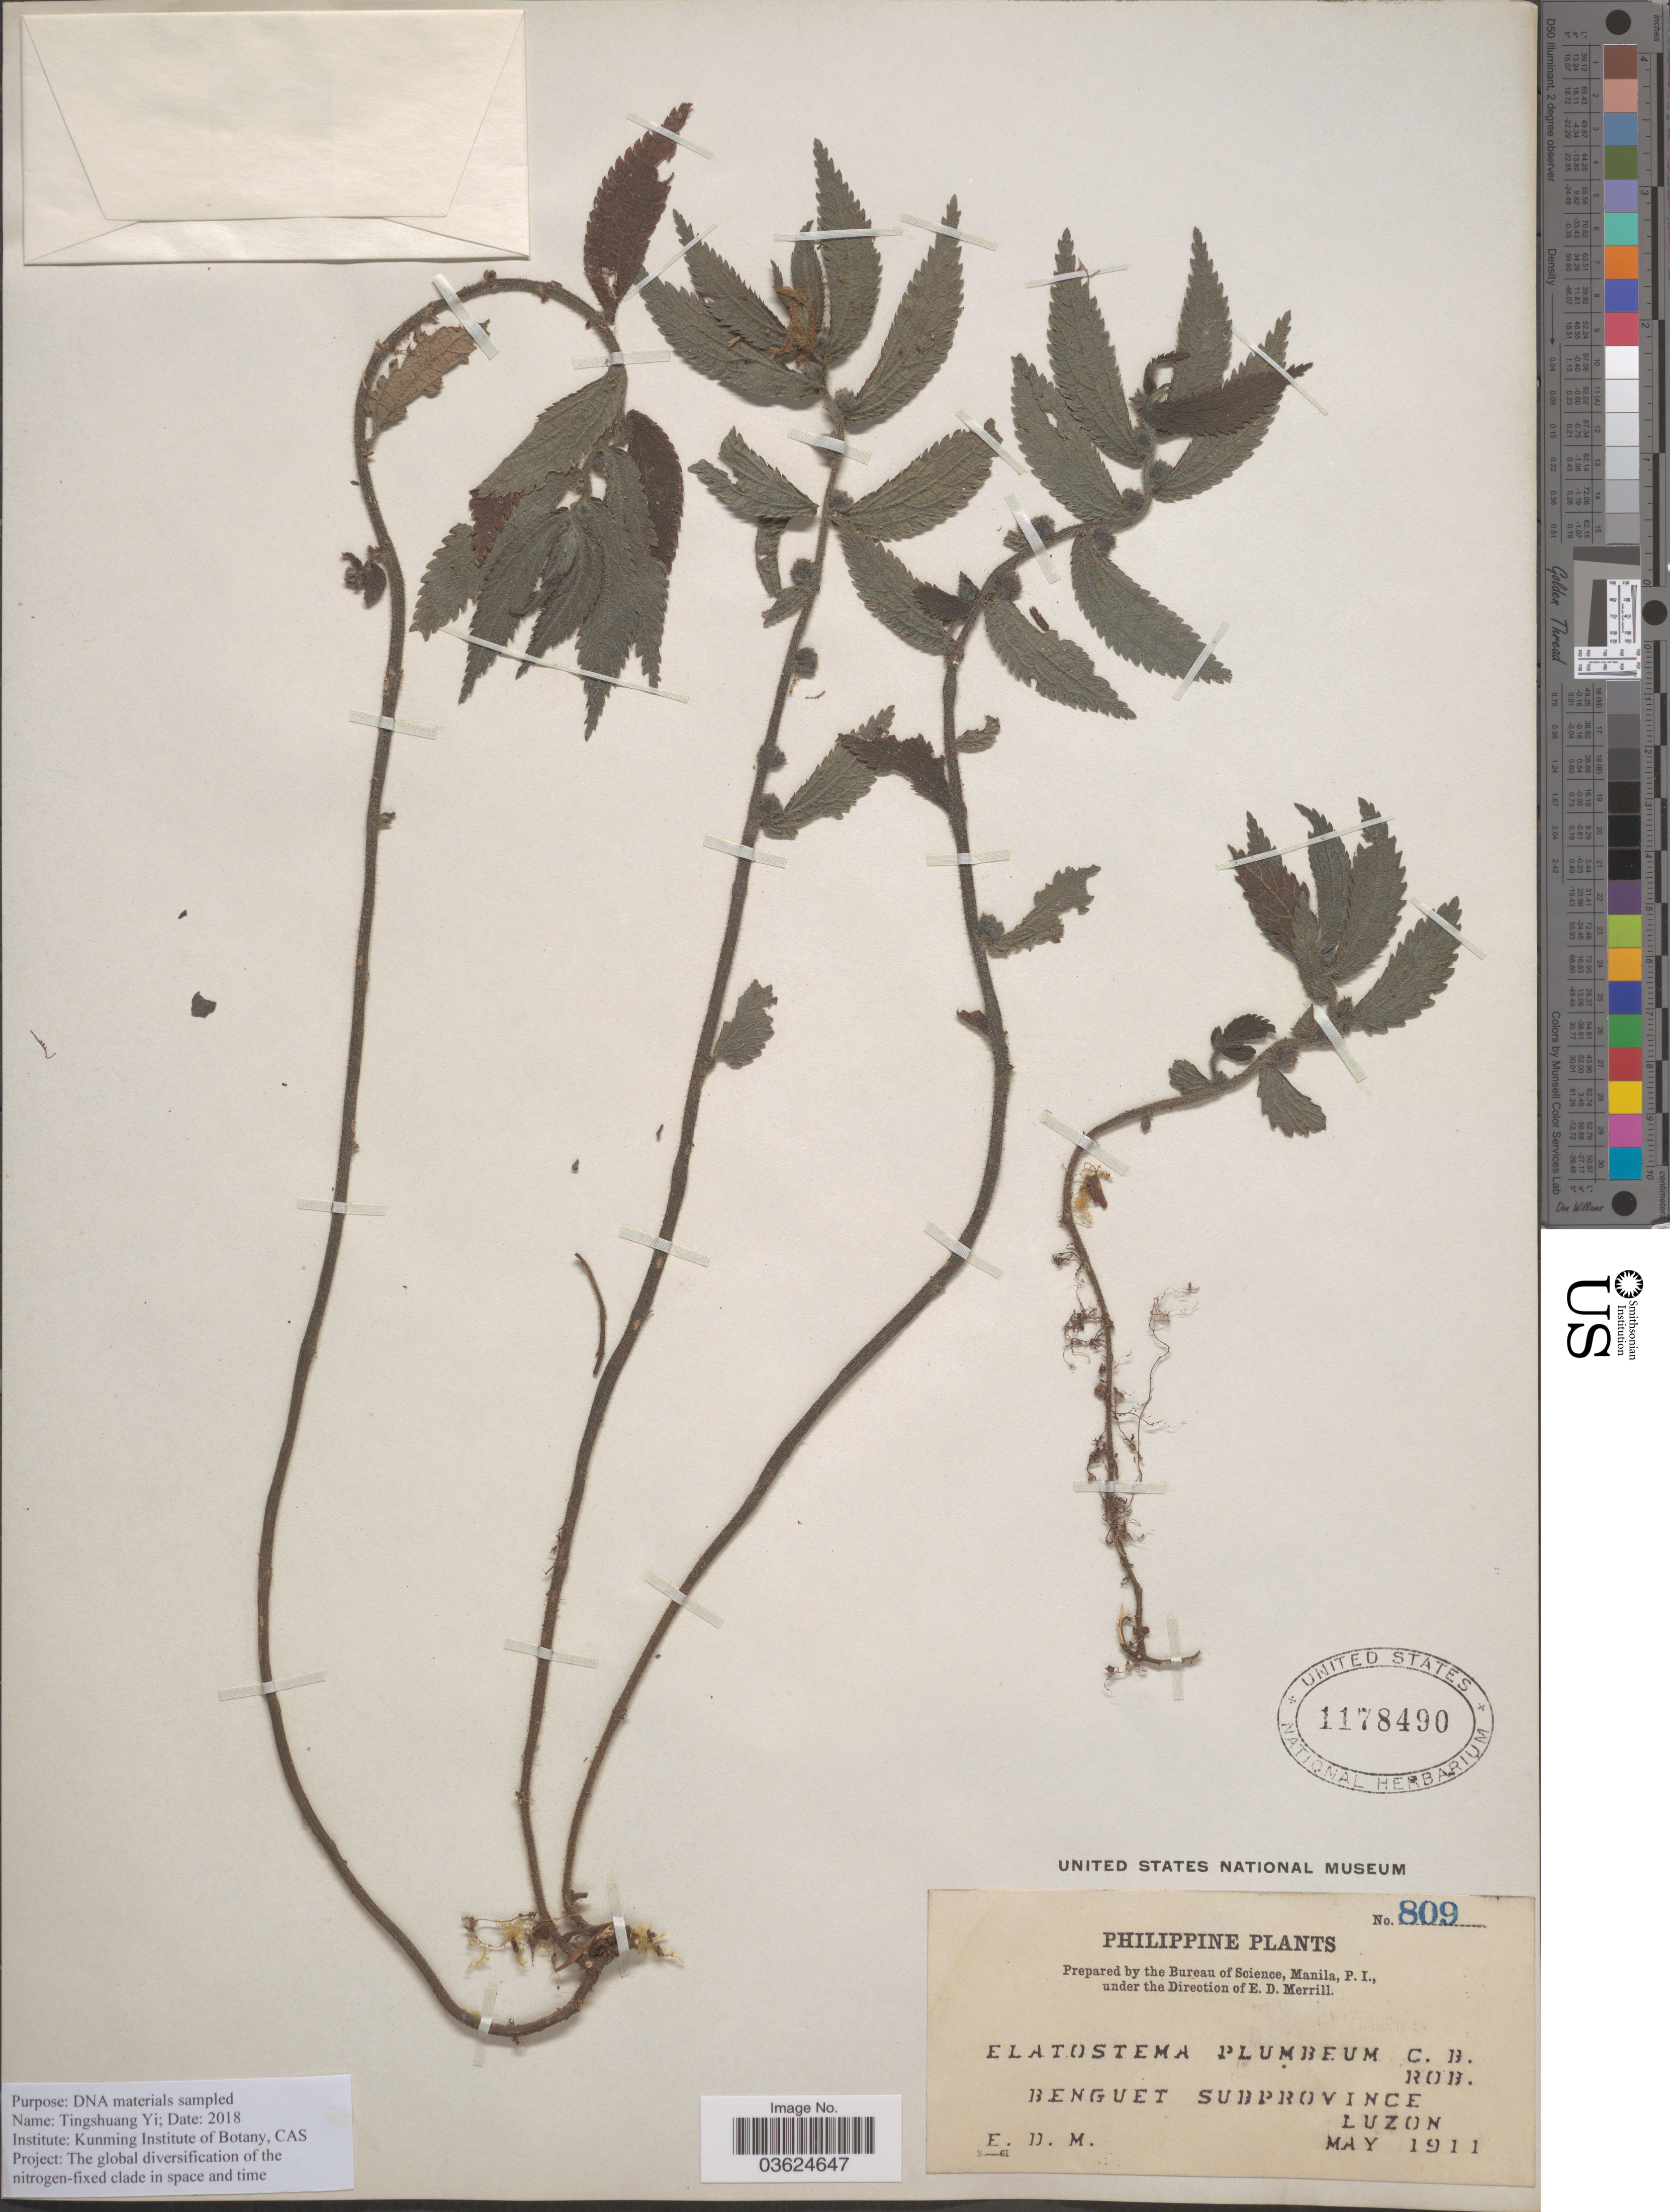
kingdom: Plantae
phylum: Tracheophyta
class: Magnoliopsida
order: Rosales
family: Urticaceae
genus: Elatostema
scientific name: Elatostema plumbeum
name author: C.B. Rob.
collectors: E. D. Merrill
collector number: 809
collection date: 1911-05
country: Philippines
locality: Benguet Subprovince. Luzon.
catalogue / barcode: US 1178490